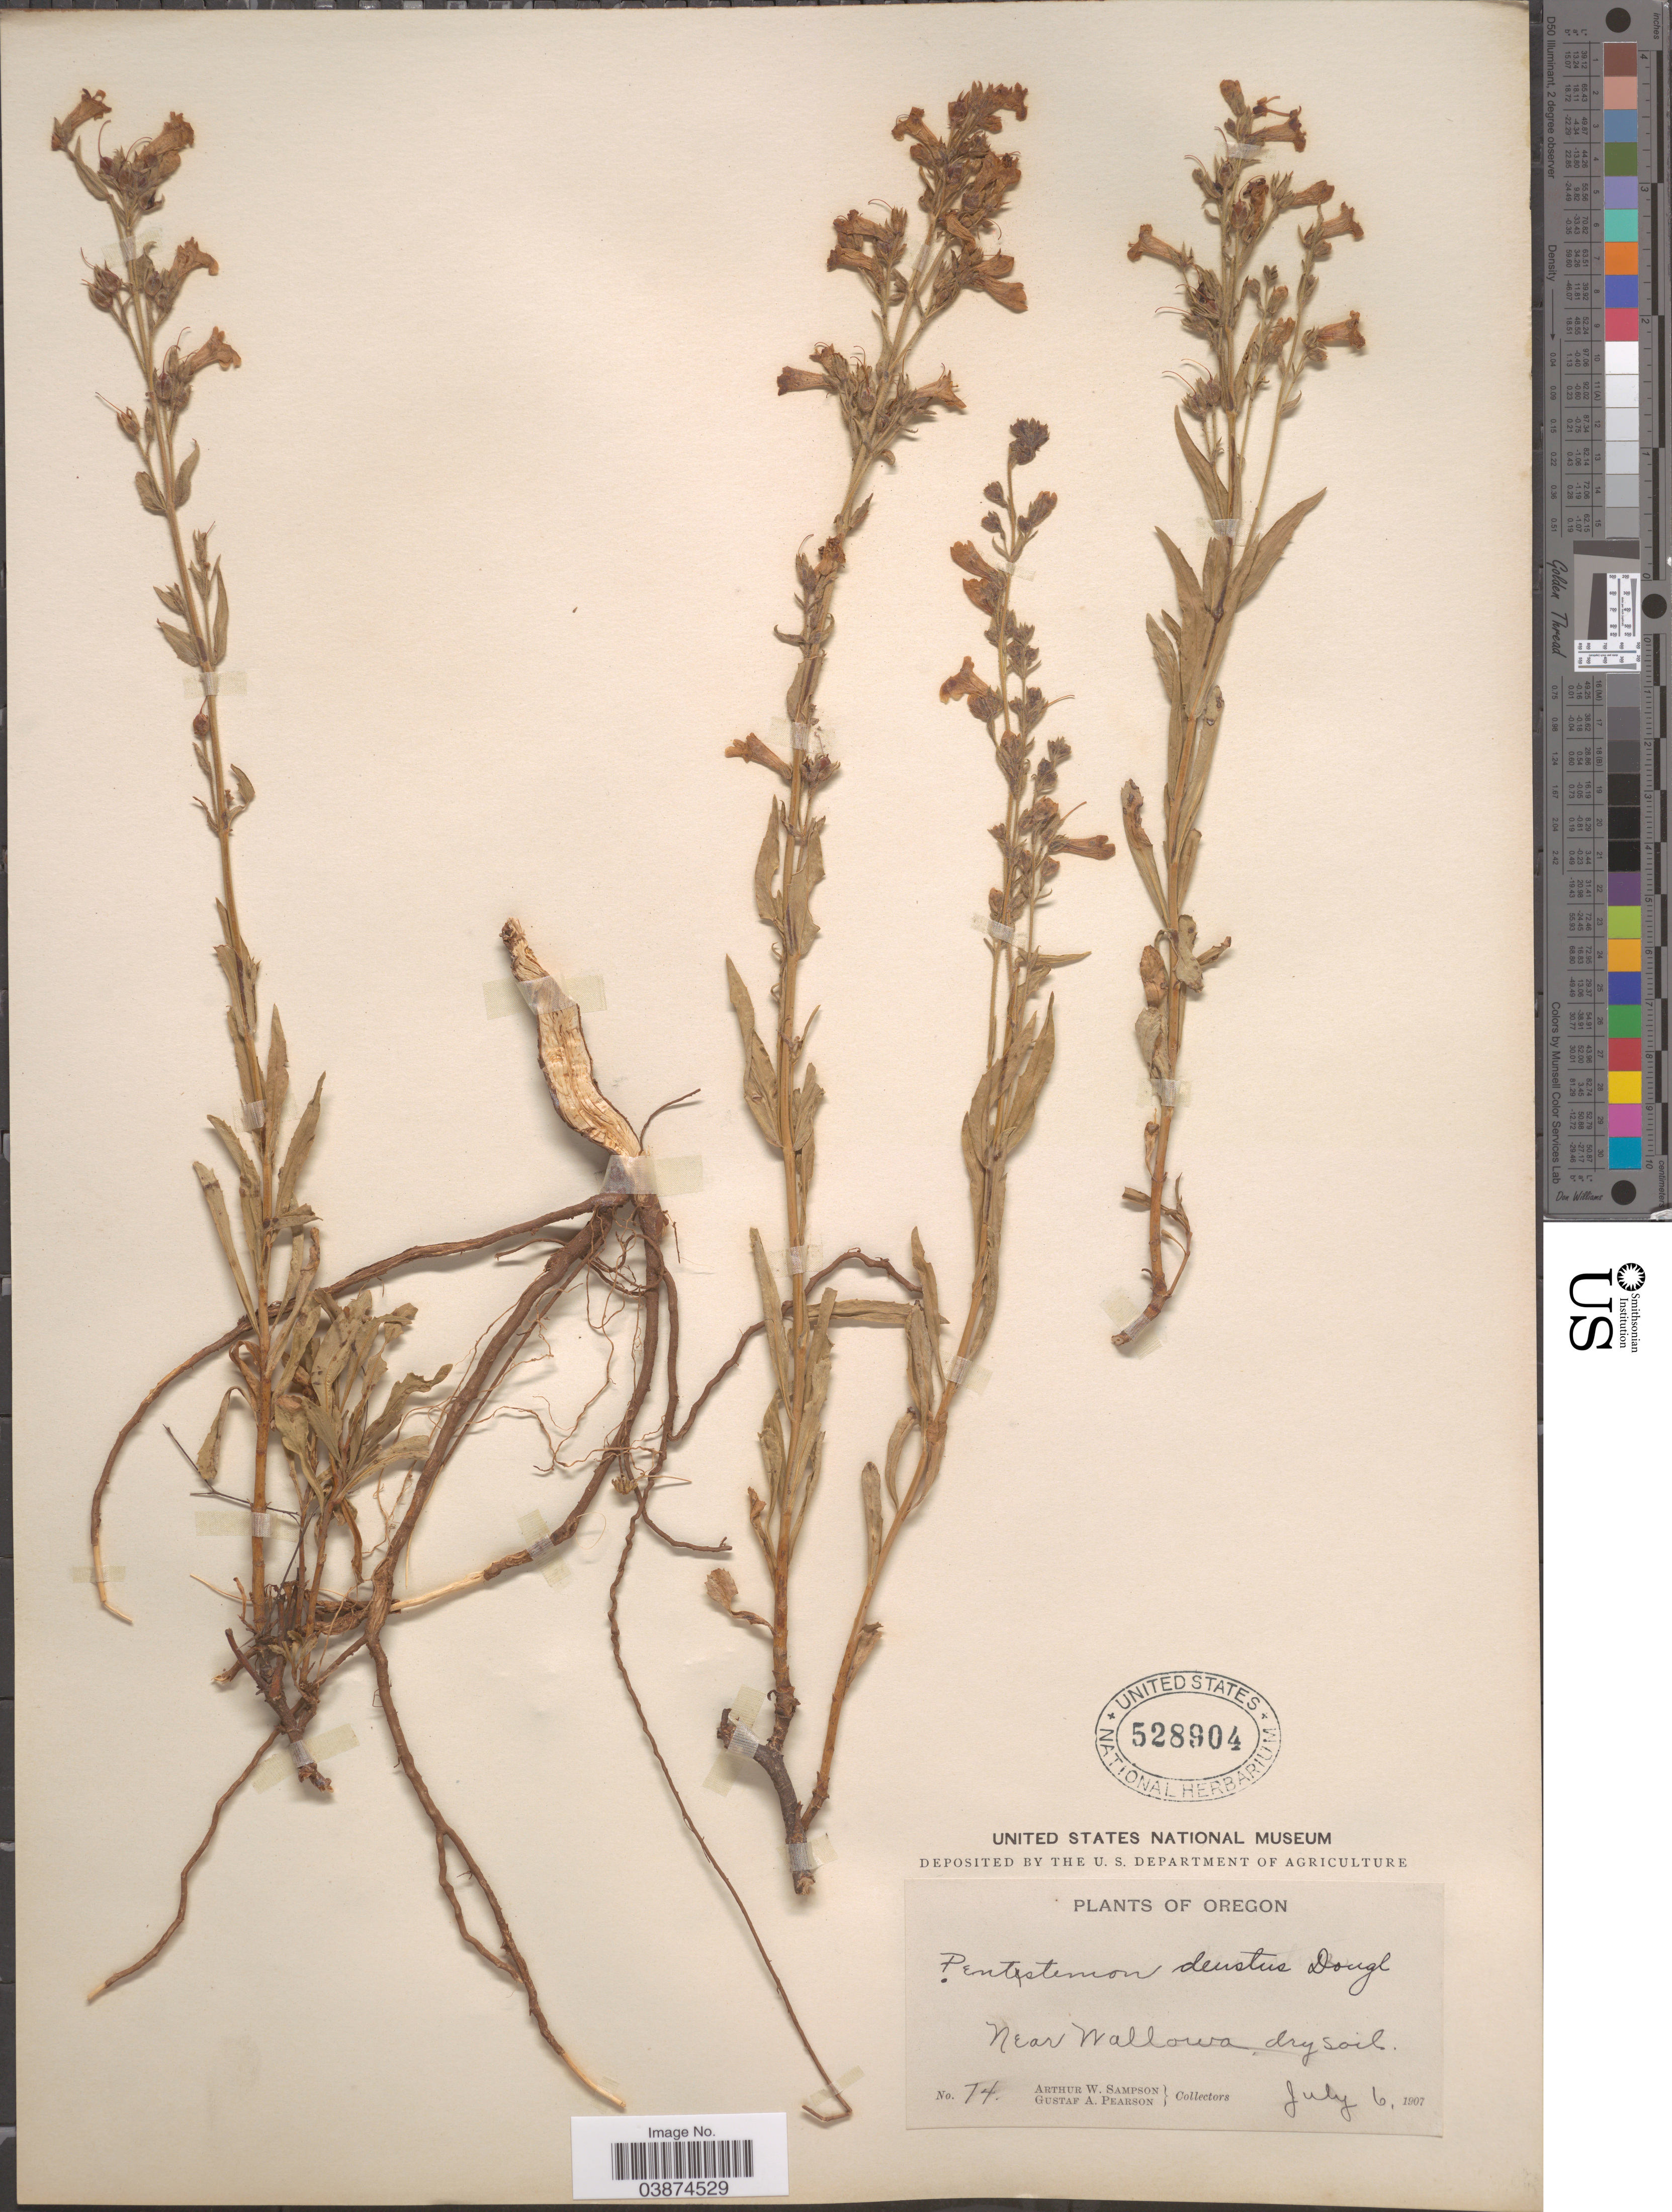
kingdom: Plantae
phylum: Tracheophyta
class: Magnoliopsida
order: Lamiales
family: Plantaginaceae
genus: Penstemon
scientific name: Penstemon deustus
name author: Douglas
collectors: A. Sampson & G. Pearson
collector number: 74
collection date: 1907-07-06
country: United States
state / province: Oregon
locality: Near Wallowa.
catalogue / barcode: US 528904